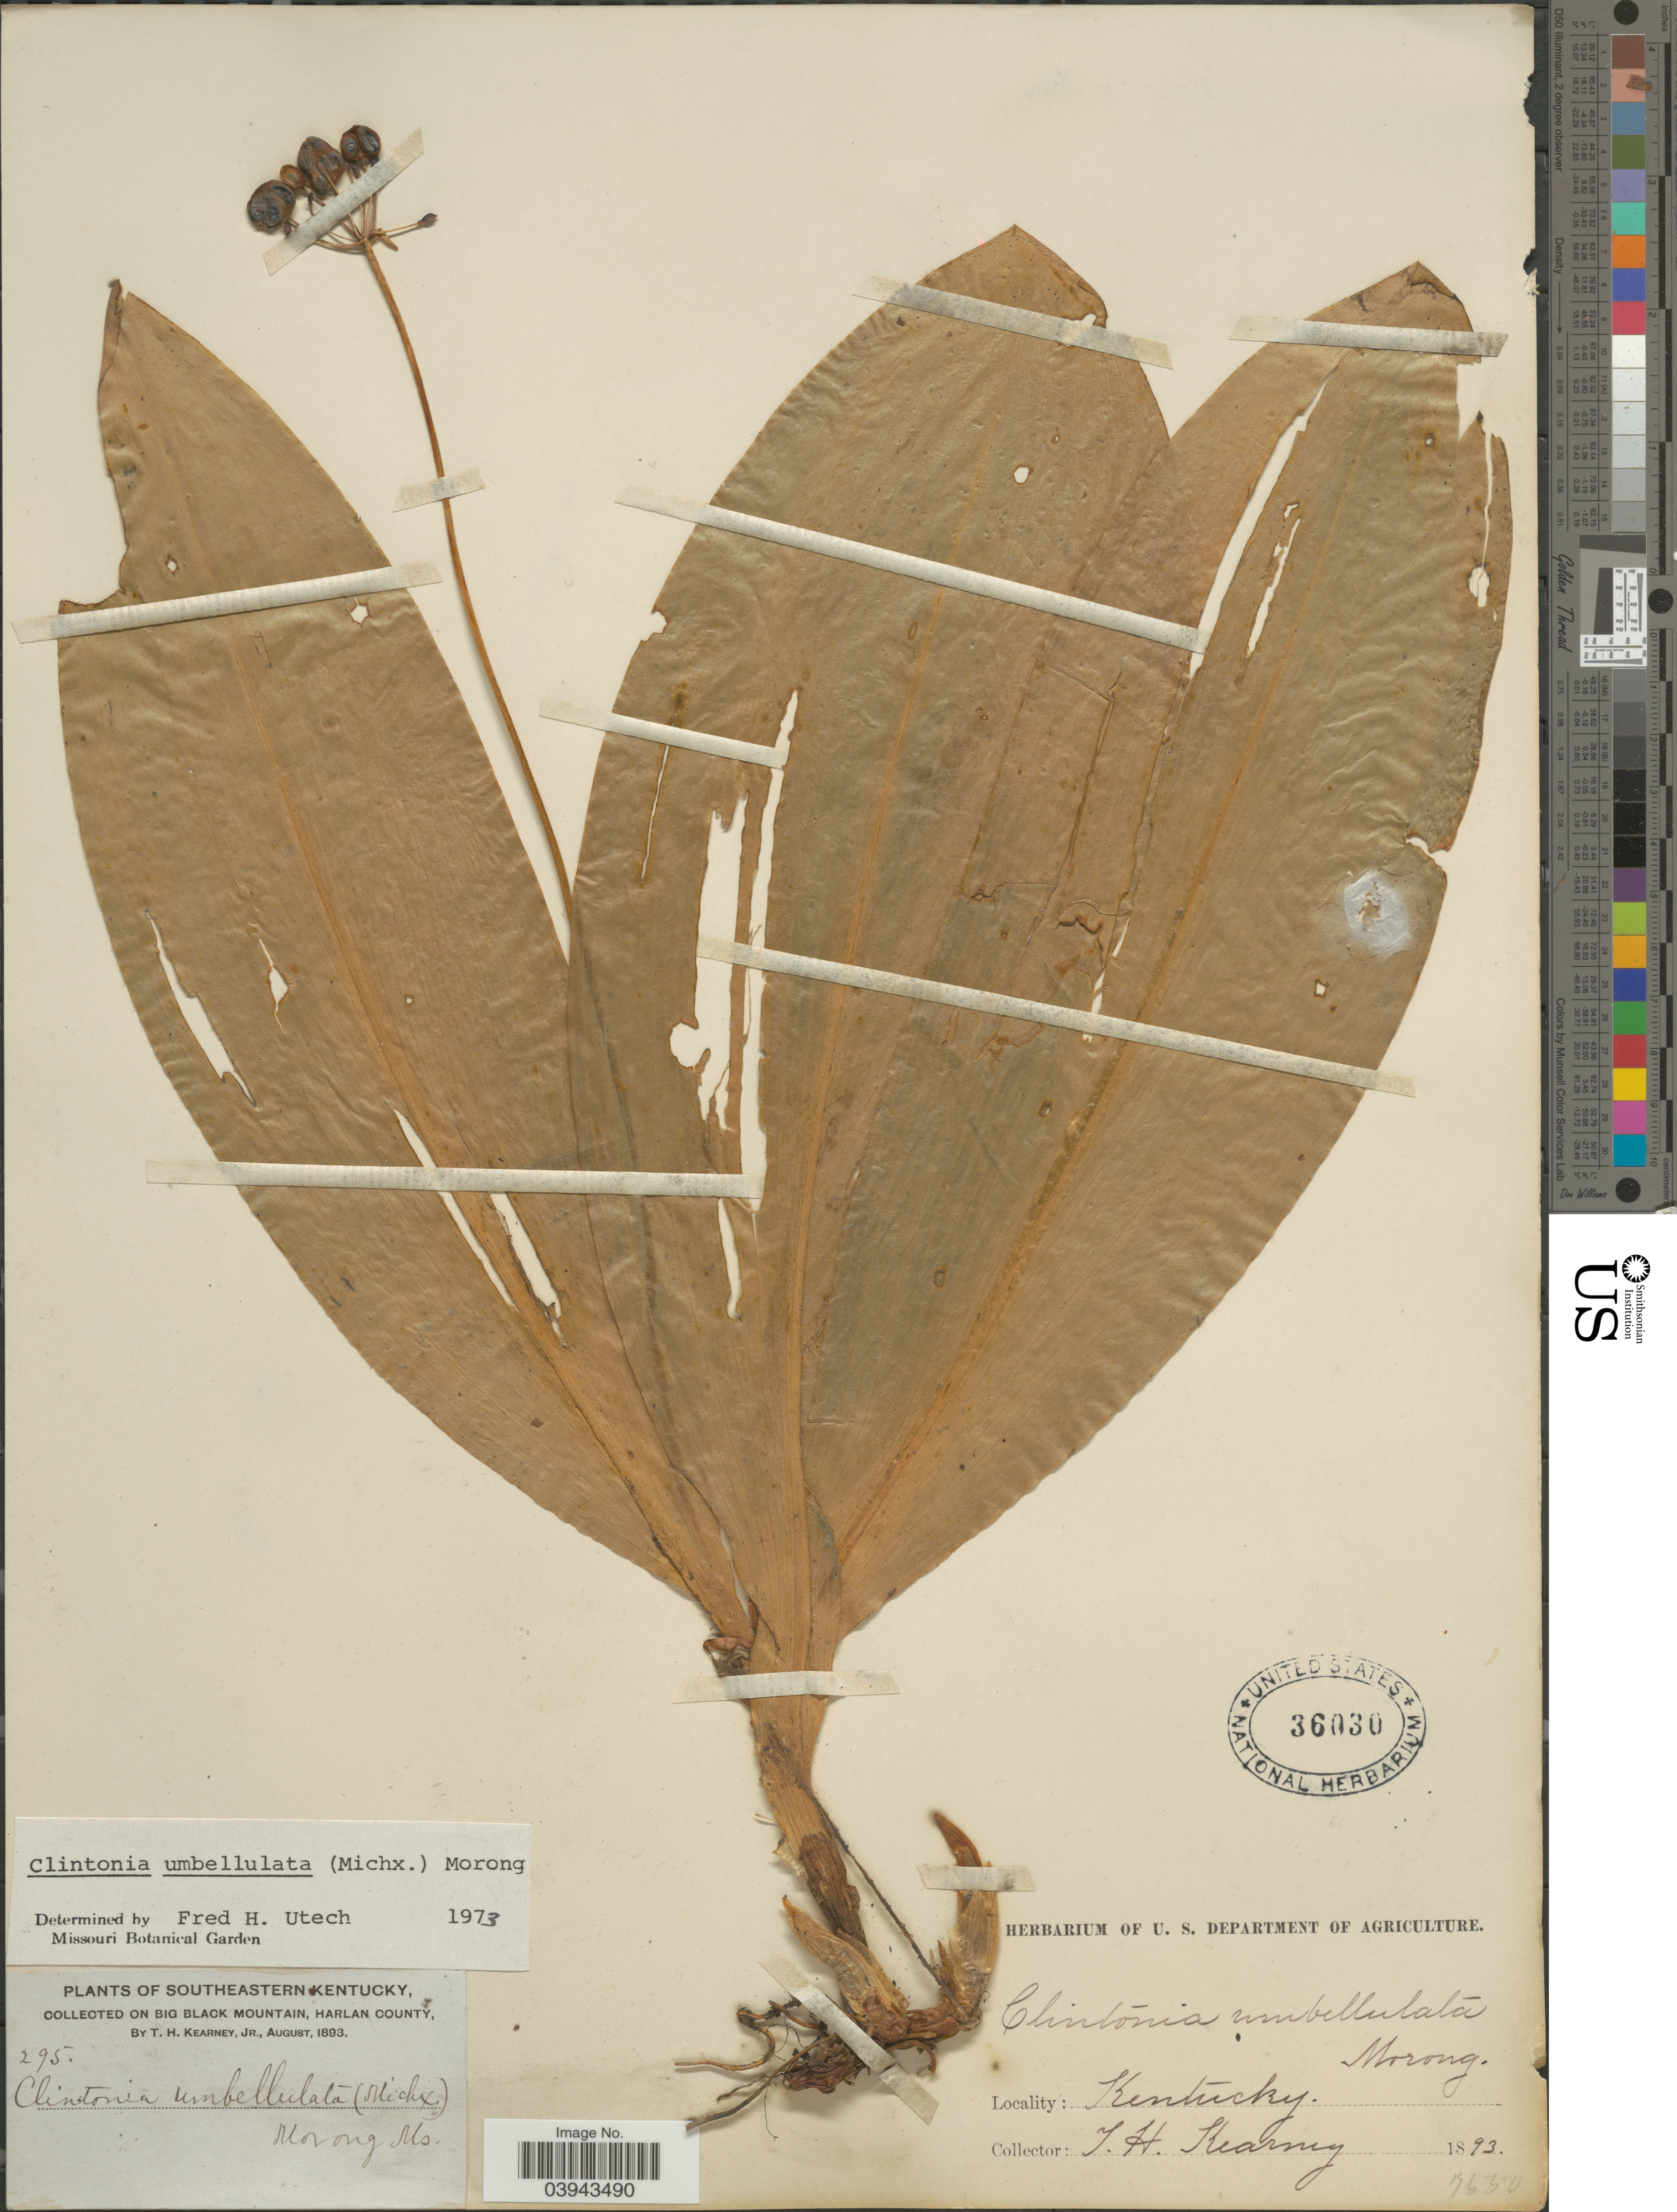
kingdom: Plantae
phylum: Tracheophyta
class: Liliopsida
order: Liliales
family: Liliaceae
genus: Clintonia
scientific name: Clintonia umbellulata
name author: (Michx.) Morong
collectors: T. H. Kearney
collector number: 295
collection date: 1893-08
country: United States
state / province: Kentucky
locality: Southeastern Kentucky. On Big Black Mountain, Harlan County.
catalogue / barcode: US 36030